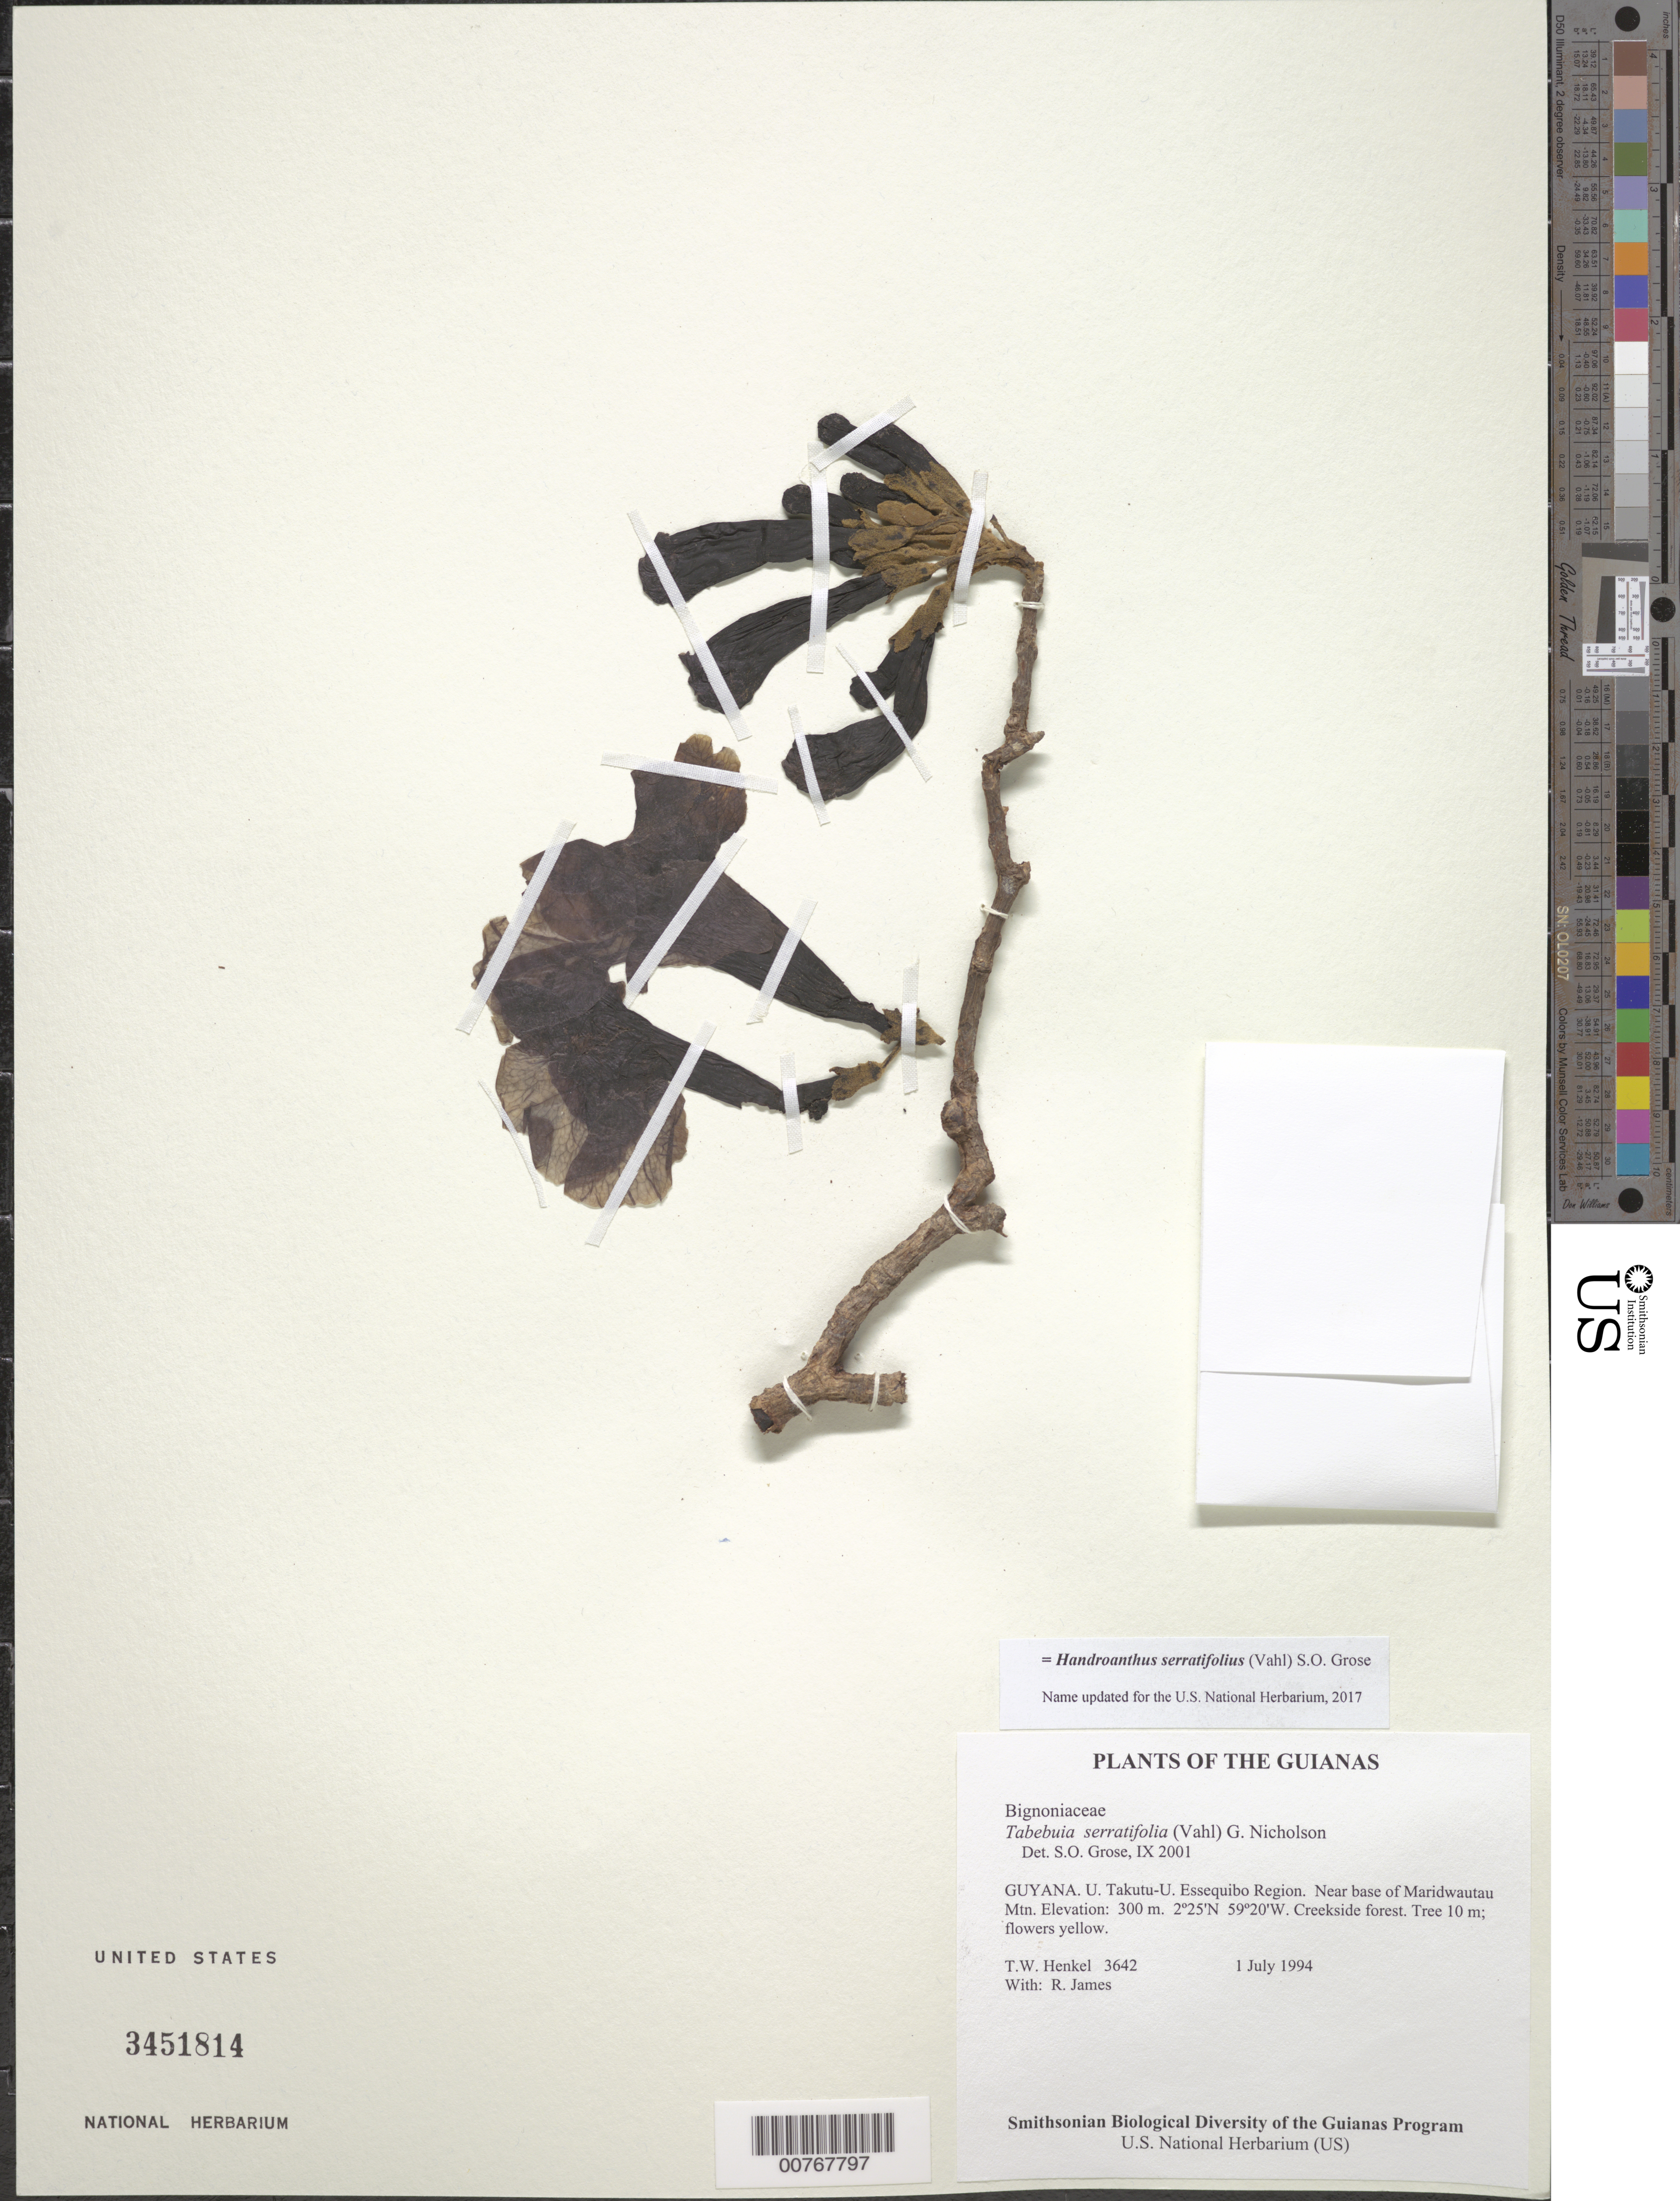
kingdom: Plantae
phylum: Tracheophyta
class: Magnoliopsida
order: Lamiales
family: Bignoniaceae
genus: Handroanthus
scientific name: Handroanthus serratifolius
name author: (Vahl) S.O. Grose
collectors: T. Henkel & R. James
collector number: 3642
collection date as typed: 1 January 1994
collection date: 1994-01-01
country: Guyana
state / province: U. Takutu-U. Essequibo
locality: Near base of Maridwautau Mtn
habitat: Creekside forest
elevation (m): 300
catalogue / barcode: US 3451814